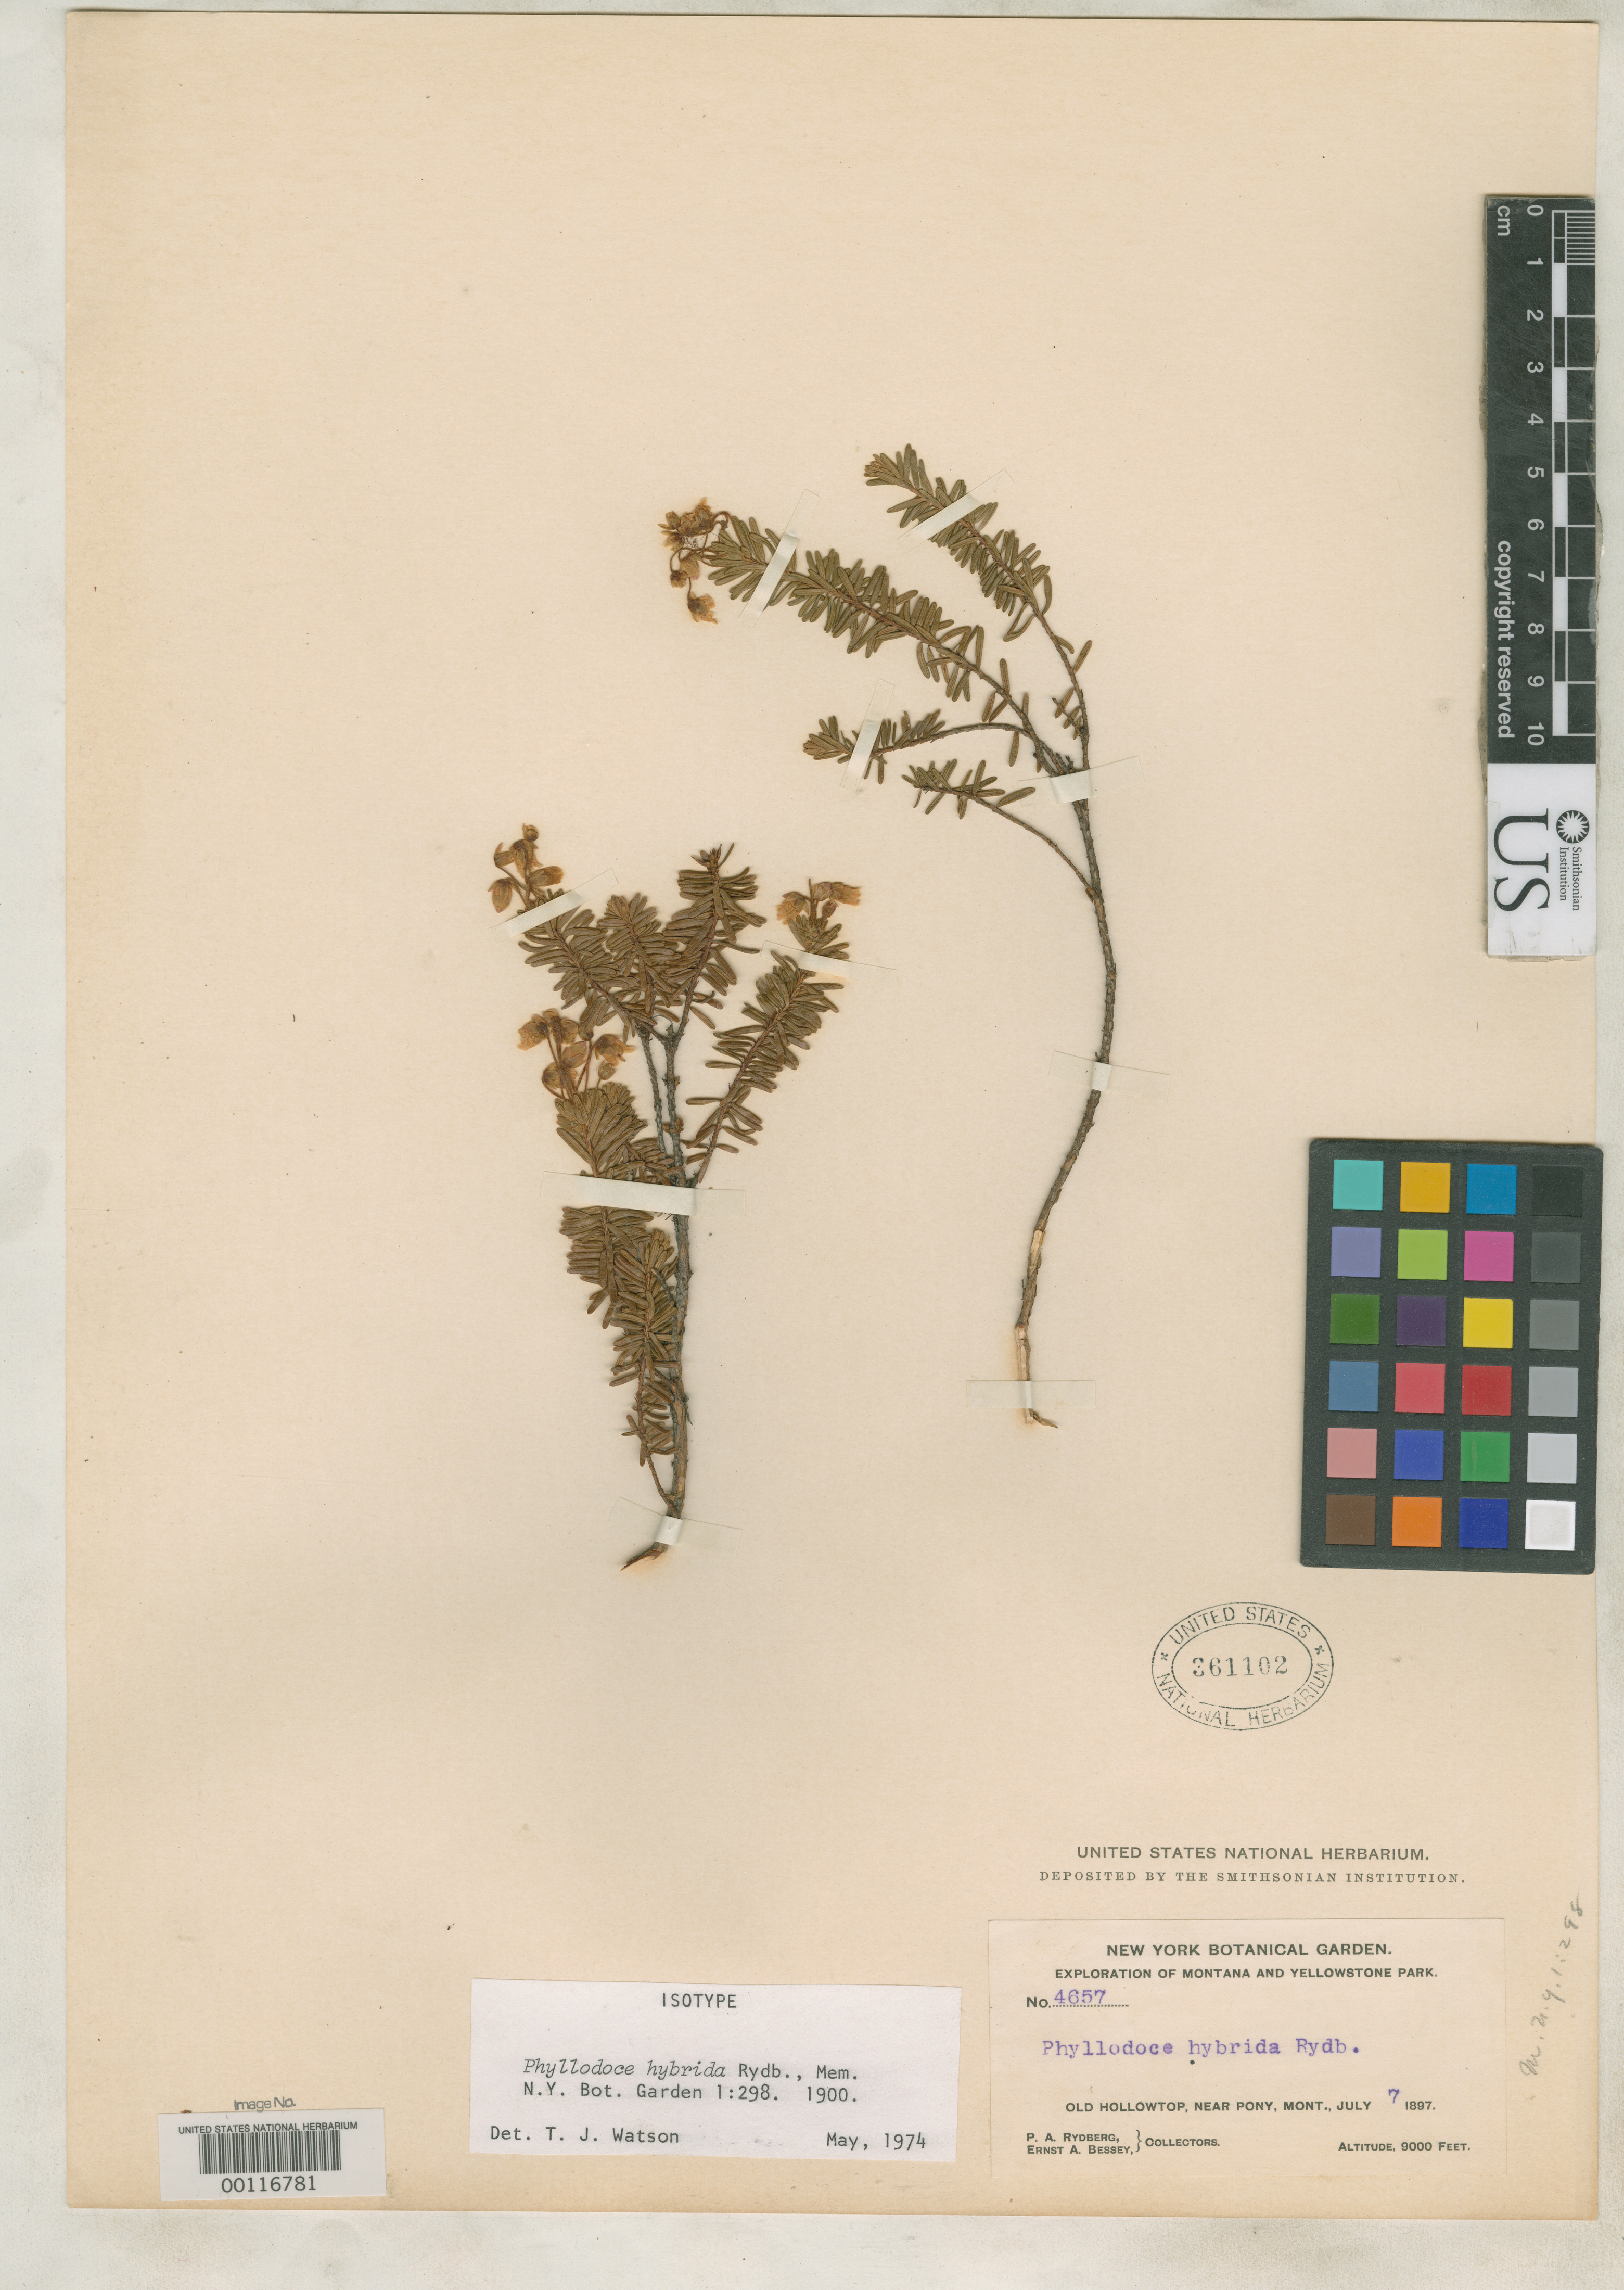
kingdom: Plantae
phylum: Tracheophyta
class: Magnoliopsida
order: Ericales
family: Ericaceae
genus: Phyllodoce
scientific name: Phyllodoce hybrida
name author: Rydb.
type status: Isotype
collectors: P. A. Rydberg & E. Bessey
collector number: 4657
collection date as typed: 07 Jul 1897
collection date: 1897-07-07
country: United States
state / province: Montana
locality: Below old Hollowtop, Pony Mts.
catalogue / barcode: US 361102